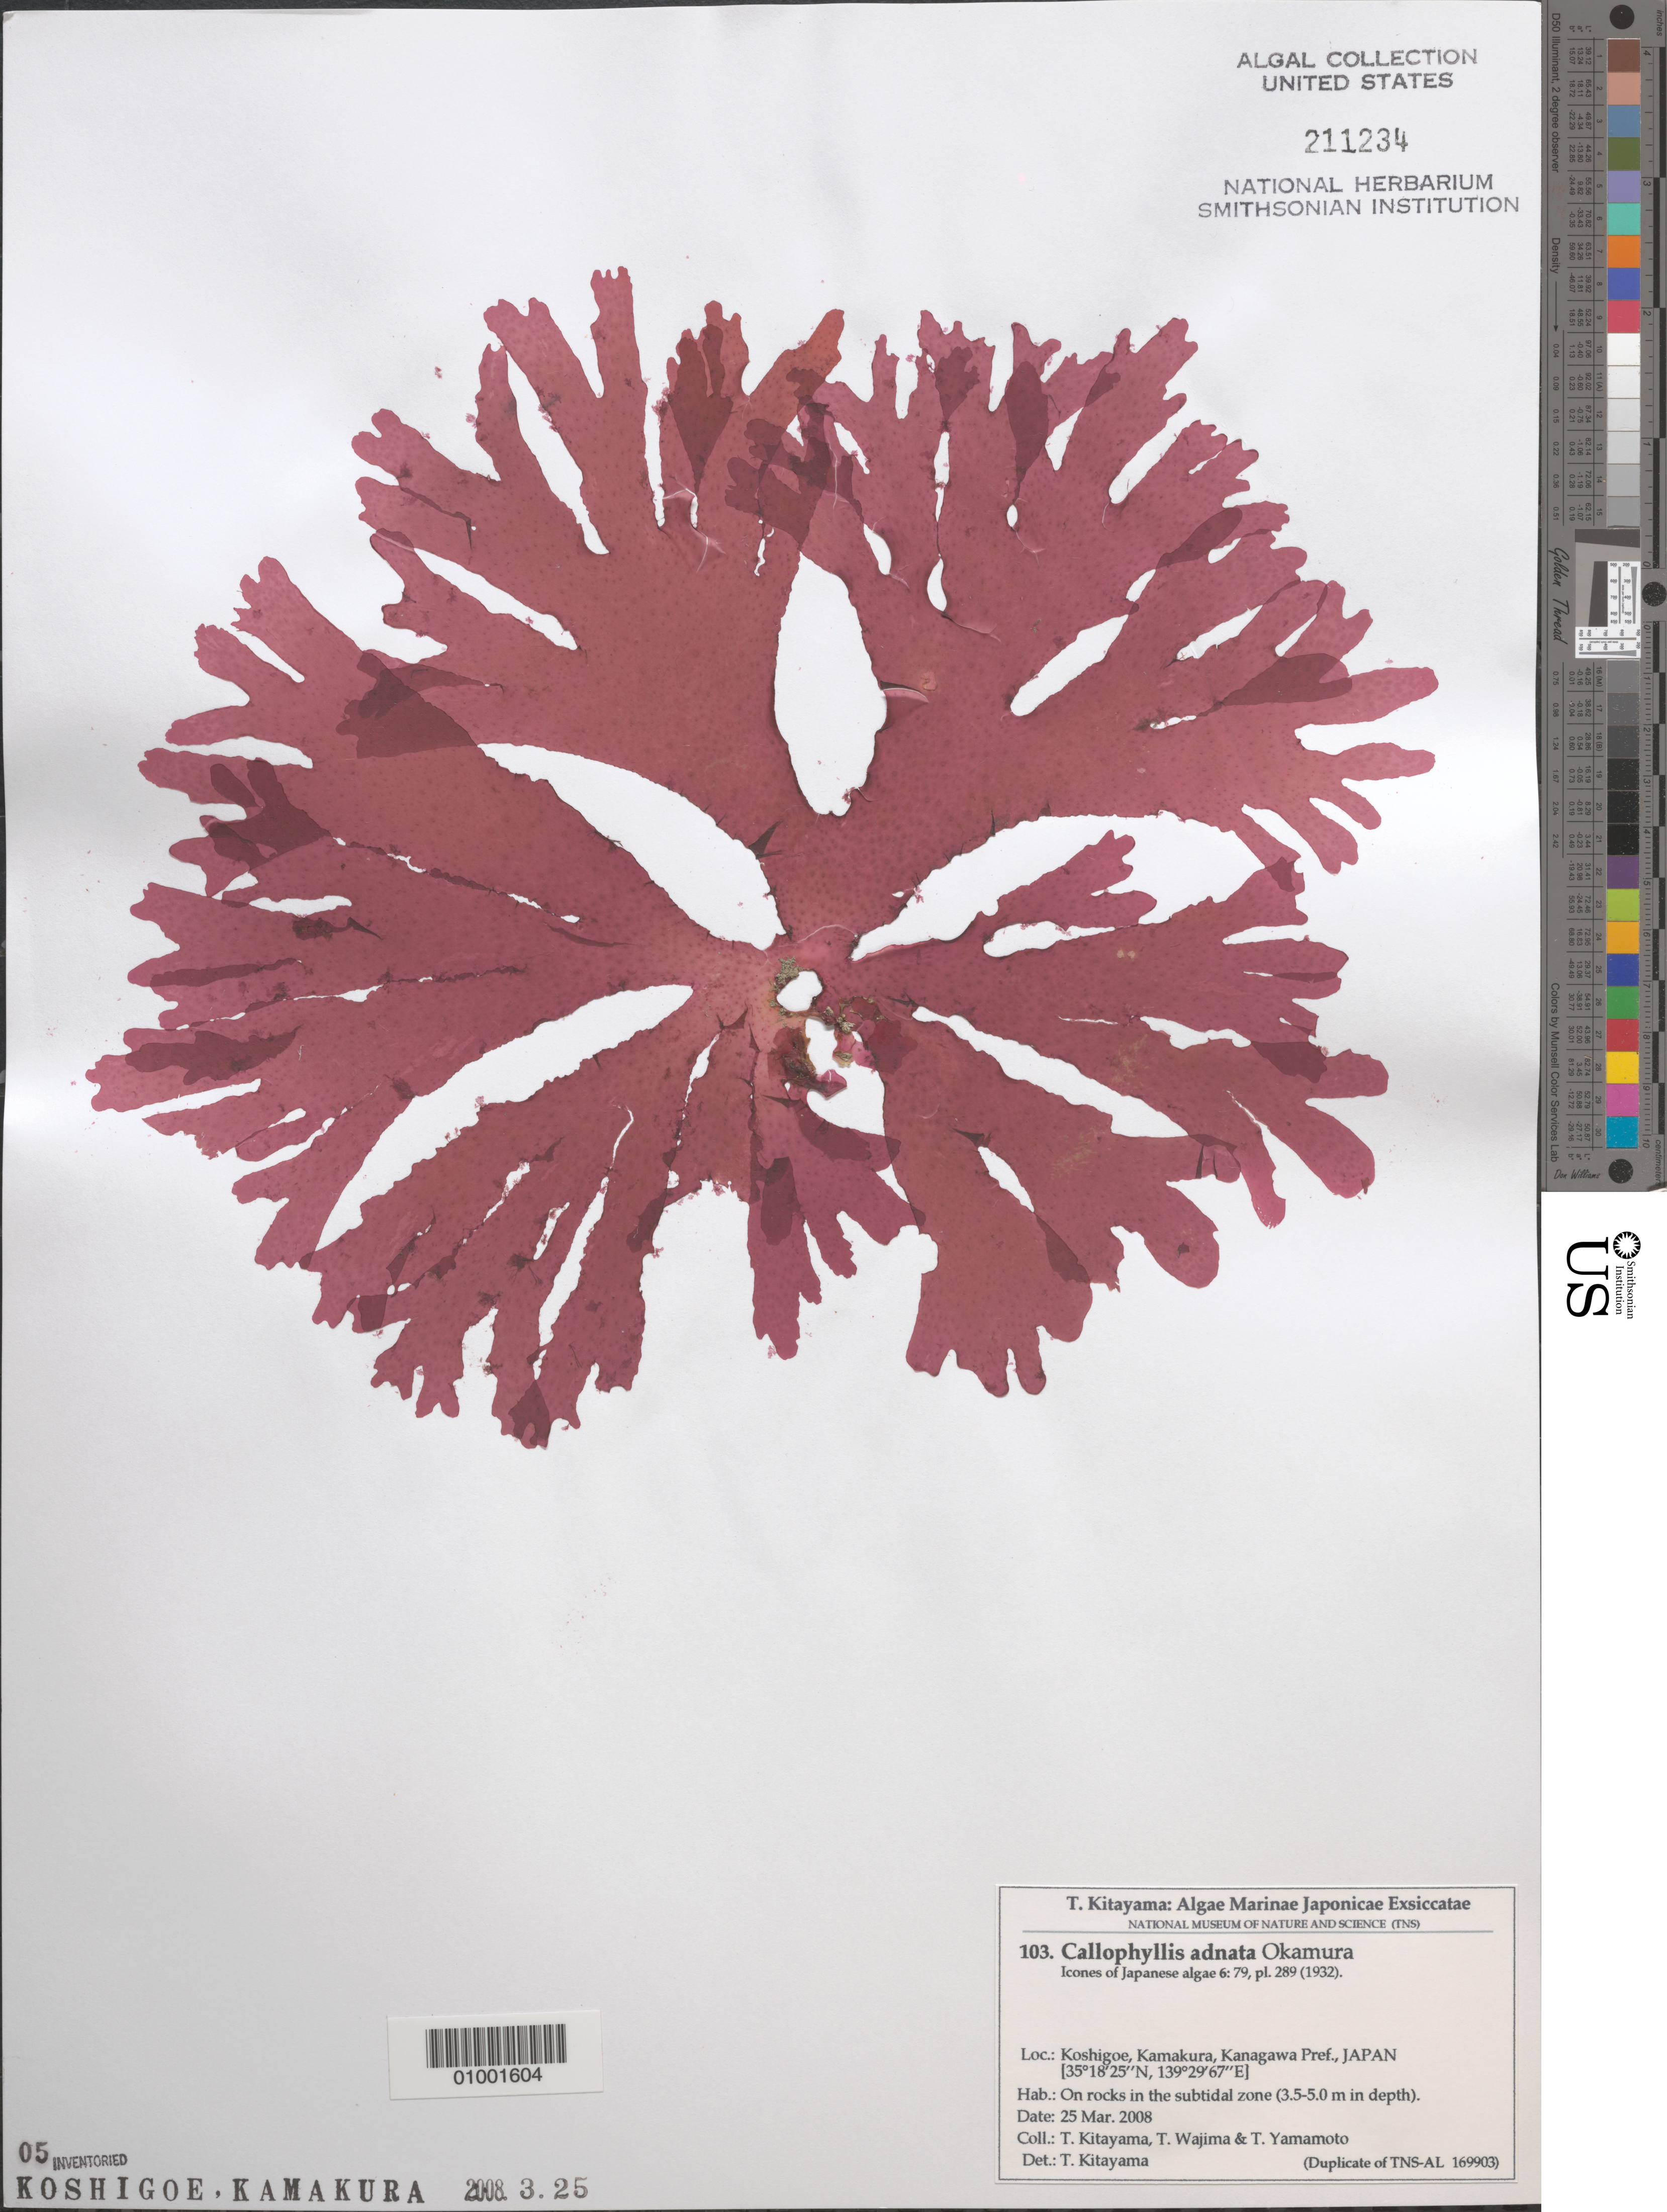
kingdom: Plantae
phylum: Rhodophyta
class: Florideophyceae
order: Gigartinales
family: Kallymeniaceae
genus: Callophyllis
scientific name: Callophyllis adnata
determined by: Kitayama, T.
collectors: T. Kitayama, T. Wajima & T. Yamamoto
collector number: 103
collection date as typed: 25 Mar 2008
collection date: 2008-03-25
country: Japan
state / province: Kanagawa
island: Honshu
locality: Koshigoe, Kamakura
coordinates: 35 18'25"N, 139 29'67"E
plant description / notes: Kitayama, T., Algae Marinae Japonicae Exsiccatae, Fasc. V (Nos. 101-125)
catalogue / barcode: US 211234